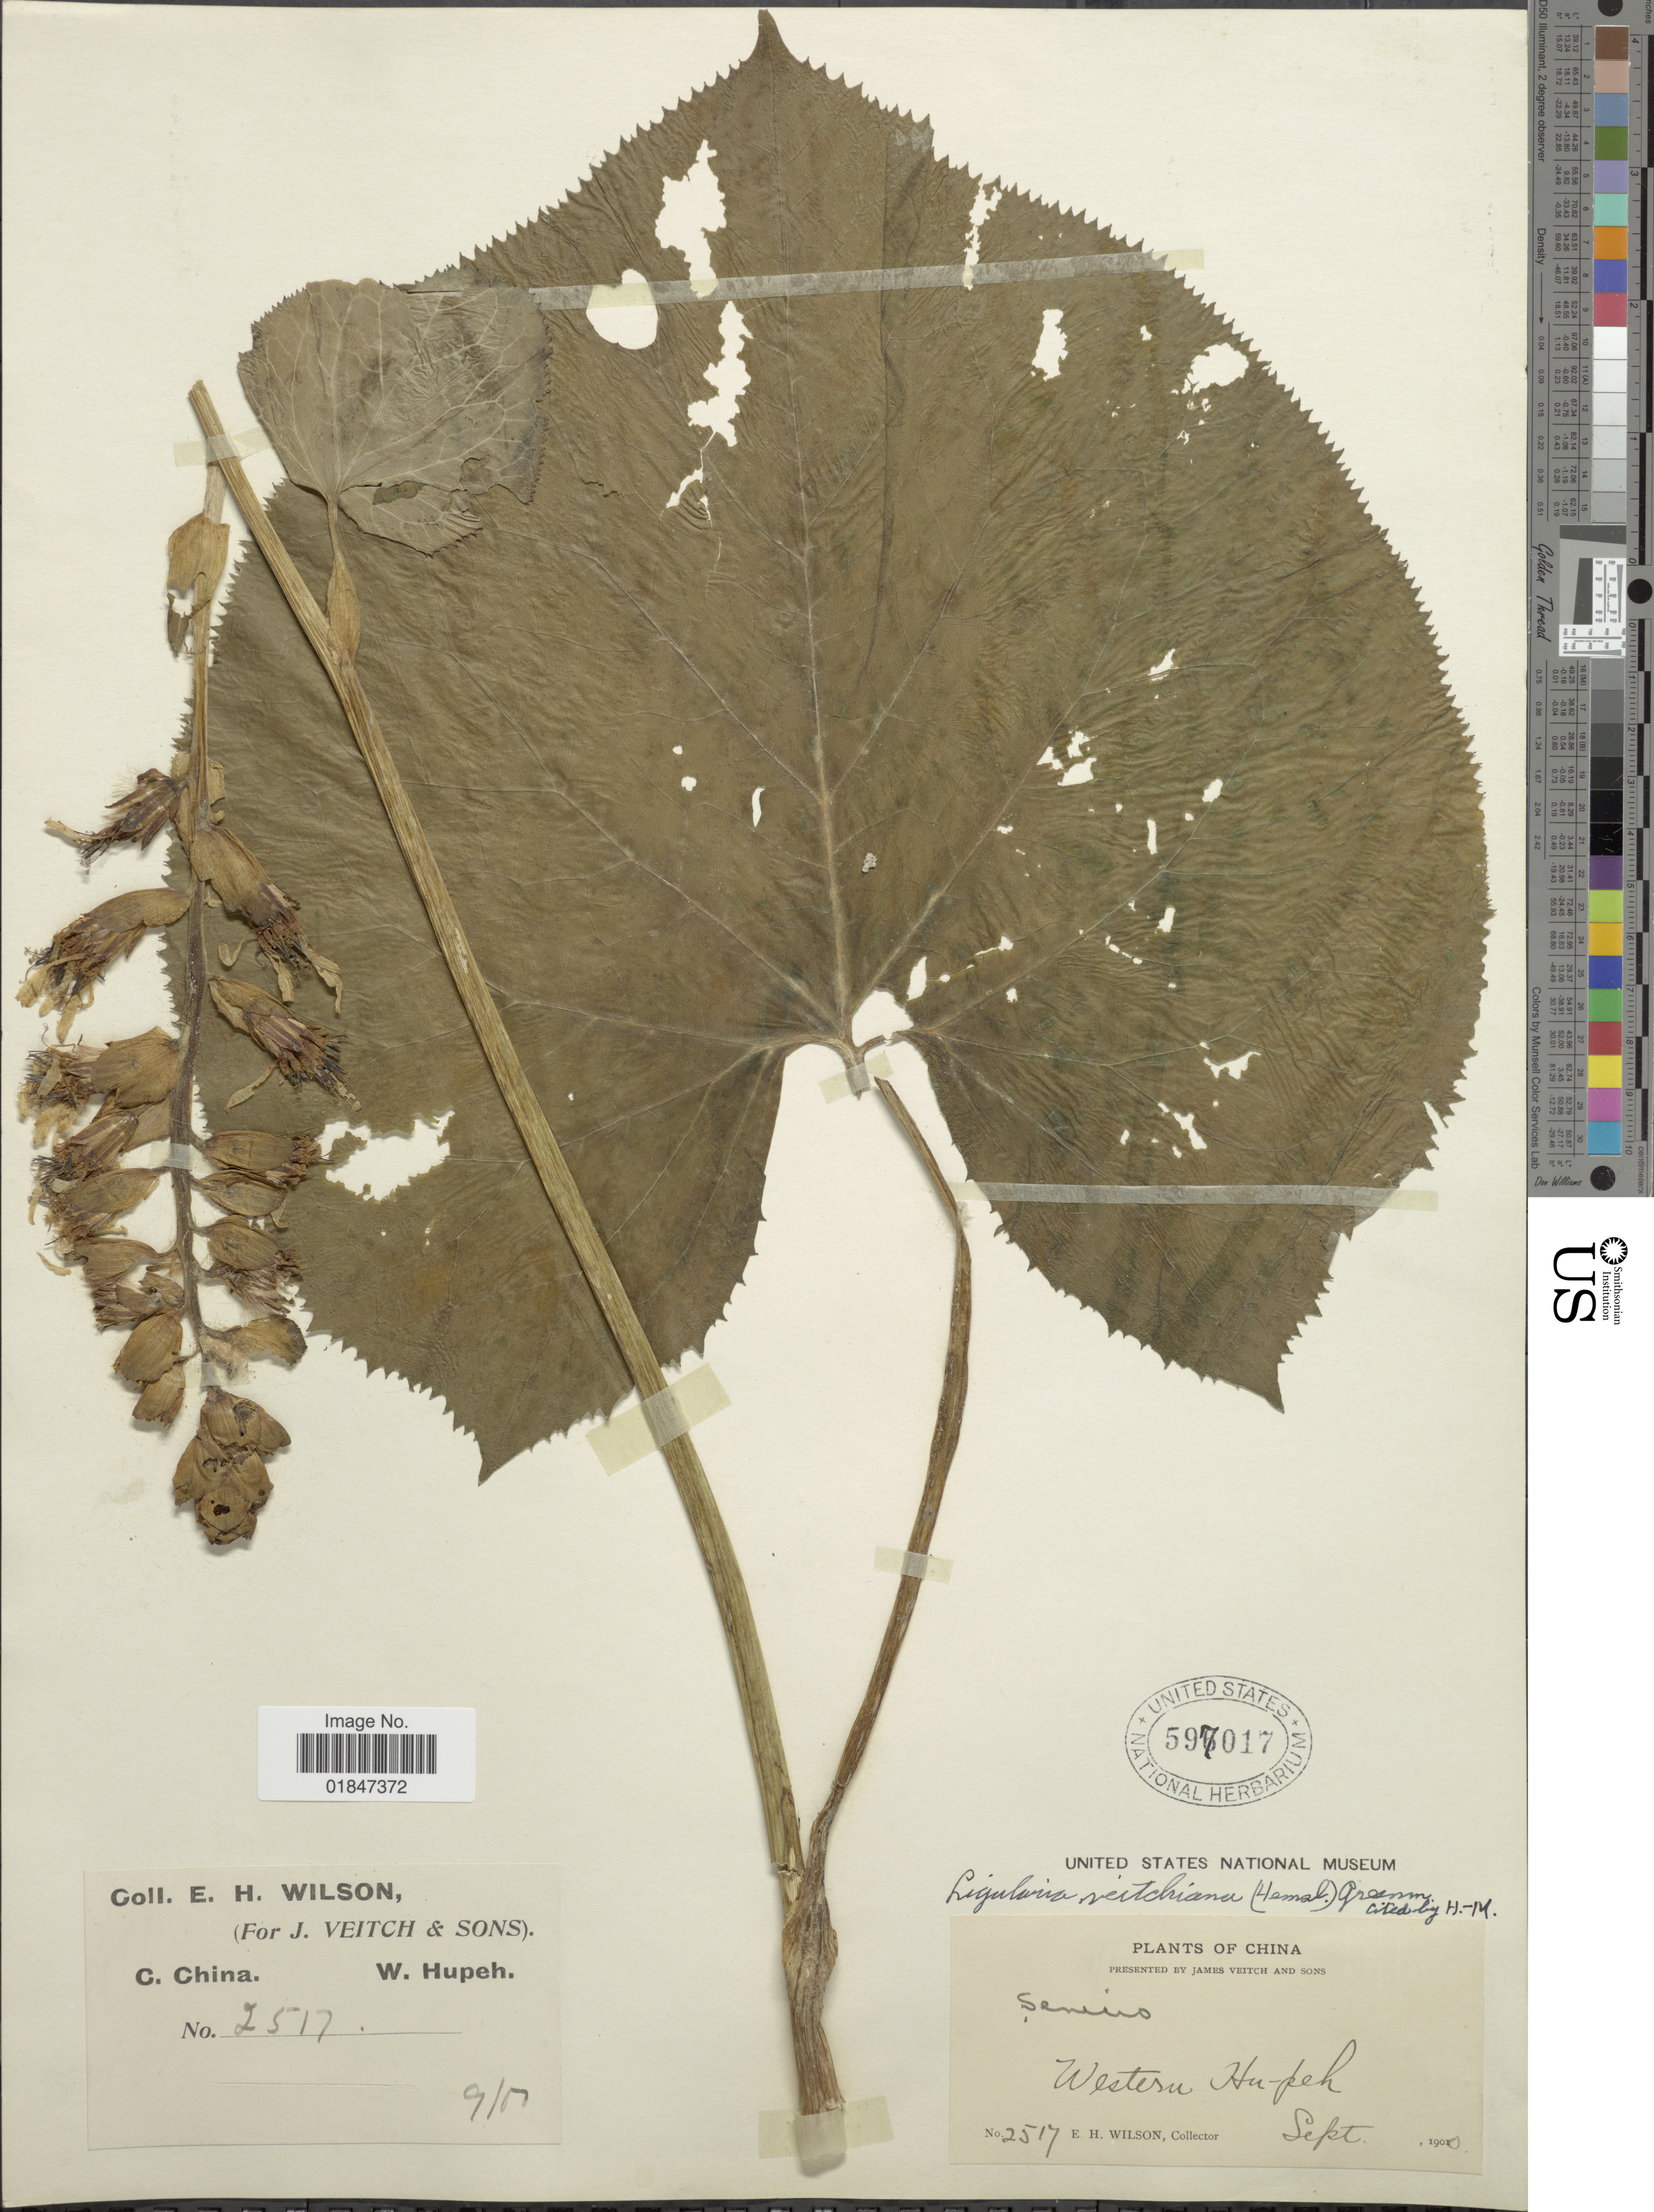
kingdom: Plantae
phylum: Tracheophyta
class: Magnoliopsida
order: Asterales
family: Asteraceae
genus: Ligularia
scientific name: Ligularia veitchiana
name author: (Hemsl.) Greenm.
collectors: E. Wilson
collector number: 2517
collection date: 1900-09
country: China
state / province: Hubei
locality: Western Hu-peh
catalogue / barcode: US 597017